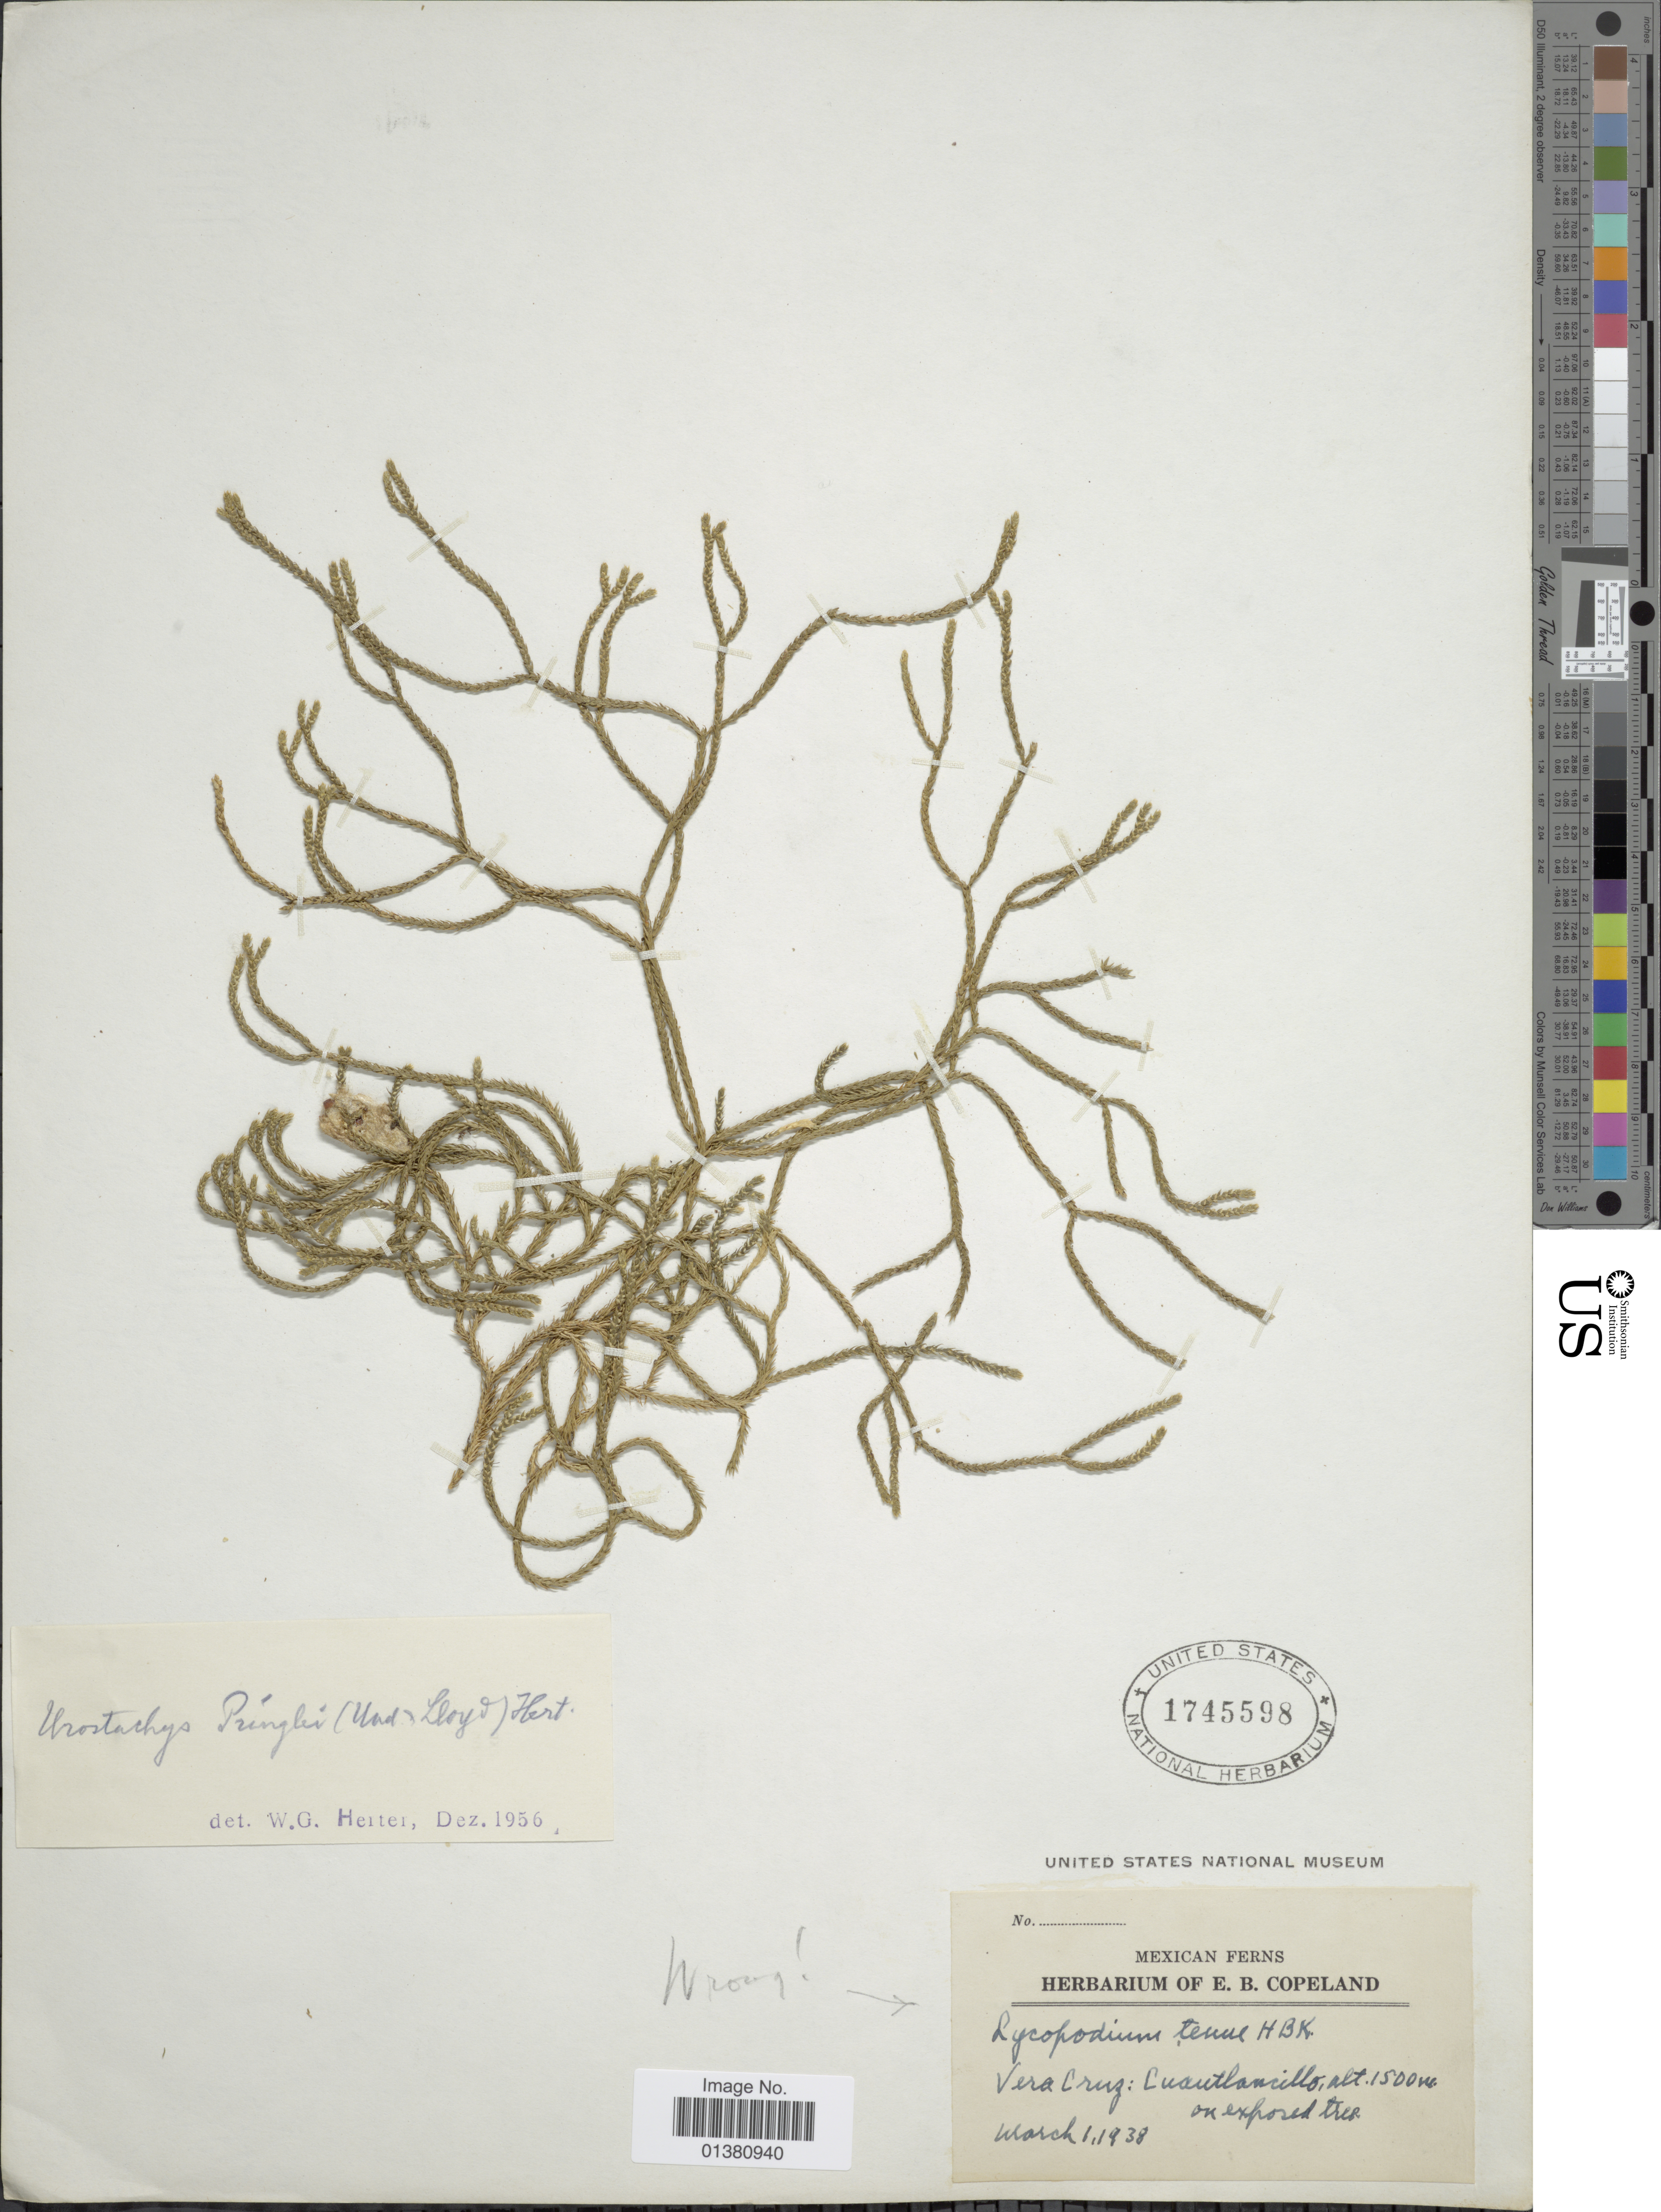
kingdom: Plantae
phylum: Tracheophyta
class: Lycopodiopsida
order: Lycopodiales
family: Lycopodiaceae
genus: Phlegmariurus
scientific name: Phlegmariurus pringlei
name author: (Underw. & F.E. Lloyd) B. Øllg.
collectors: E. B. Copeland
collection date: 1938-03-01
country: Mexico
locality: Veracruz: Cuantlancillo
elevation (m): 1500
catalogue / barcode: US 1745598